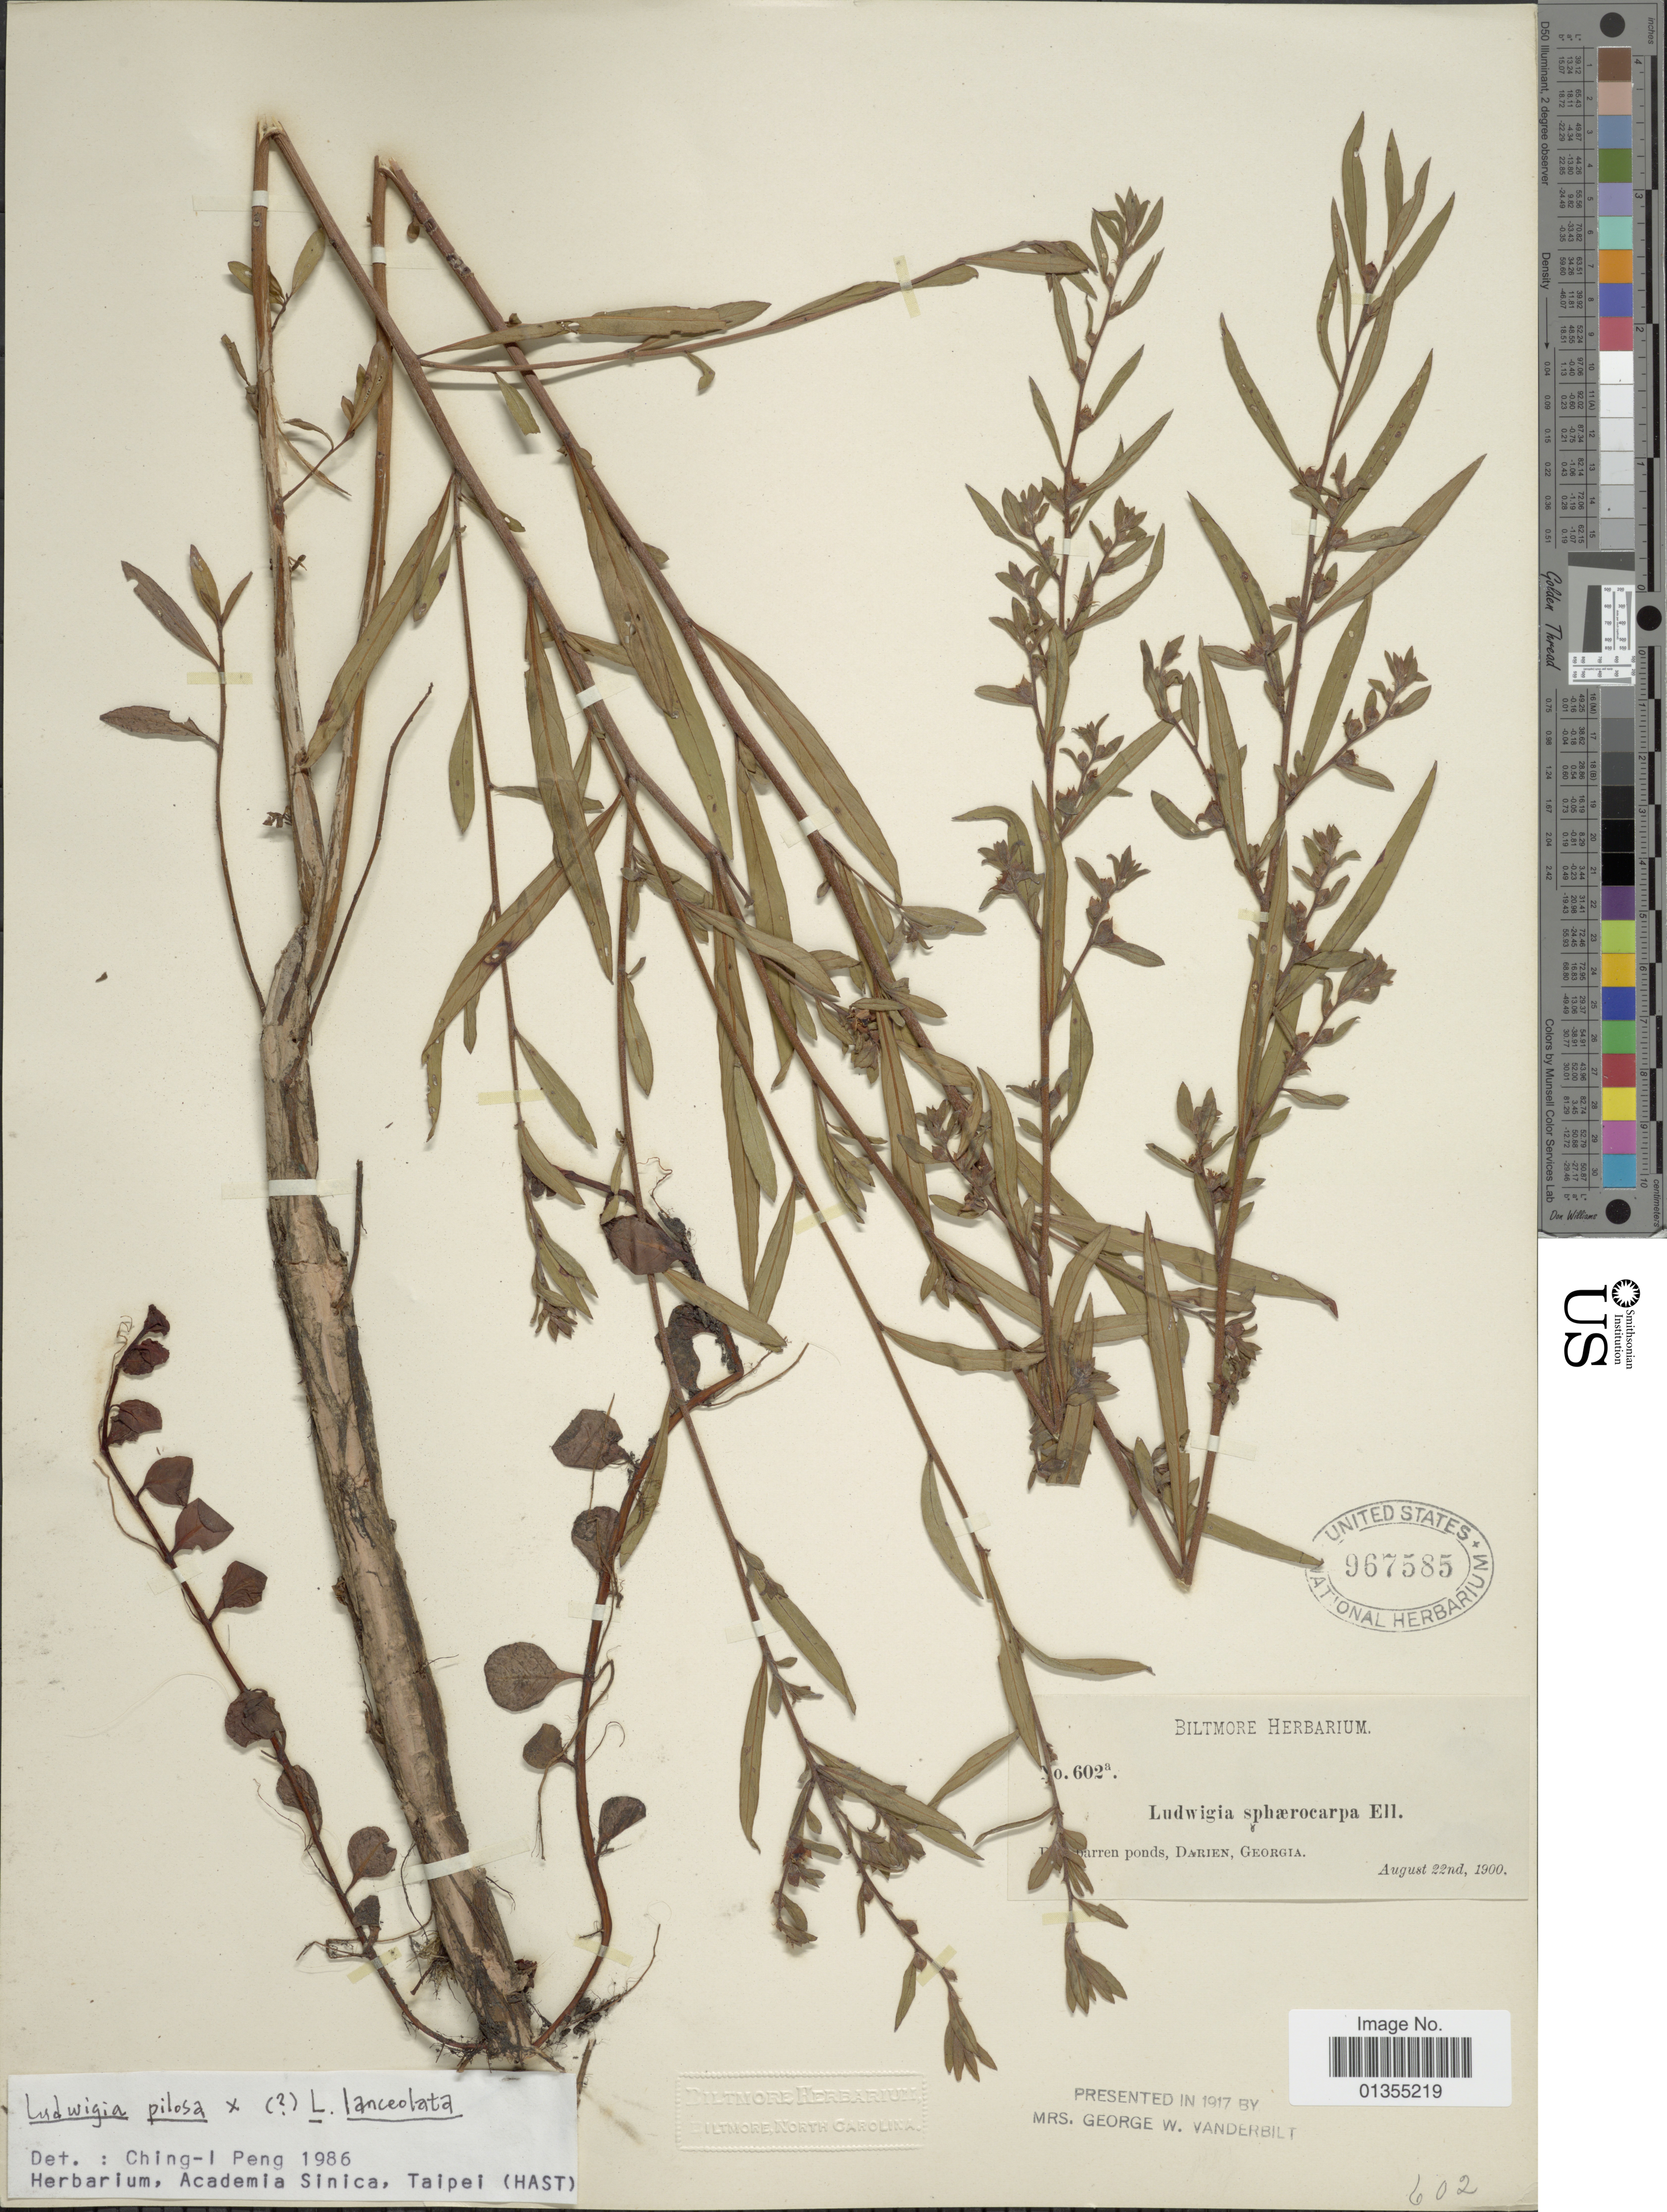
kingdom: Plantae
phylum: Tracheophyta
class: Magnoliopsida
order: Myrtales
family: Onagraceae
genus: Ludwigia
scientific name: Ludwigia sphaerocarpa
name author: Elliott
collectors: ex herb. Biltmore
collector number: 602a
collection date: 1900-08-22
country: United States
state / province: Georgia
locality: Darien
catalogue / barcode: US 967585